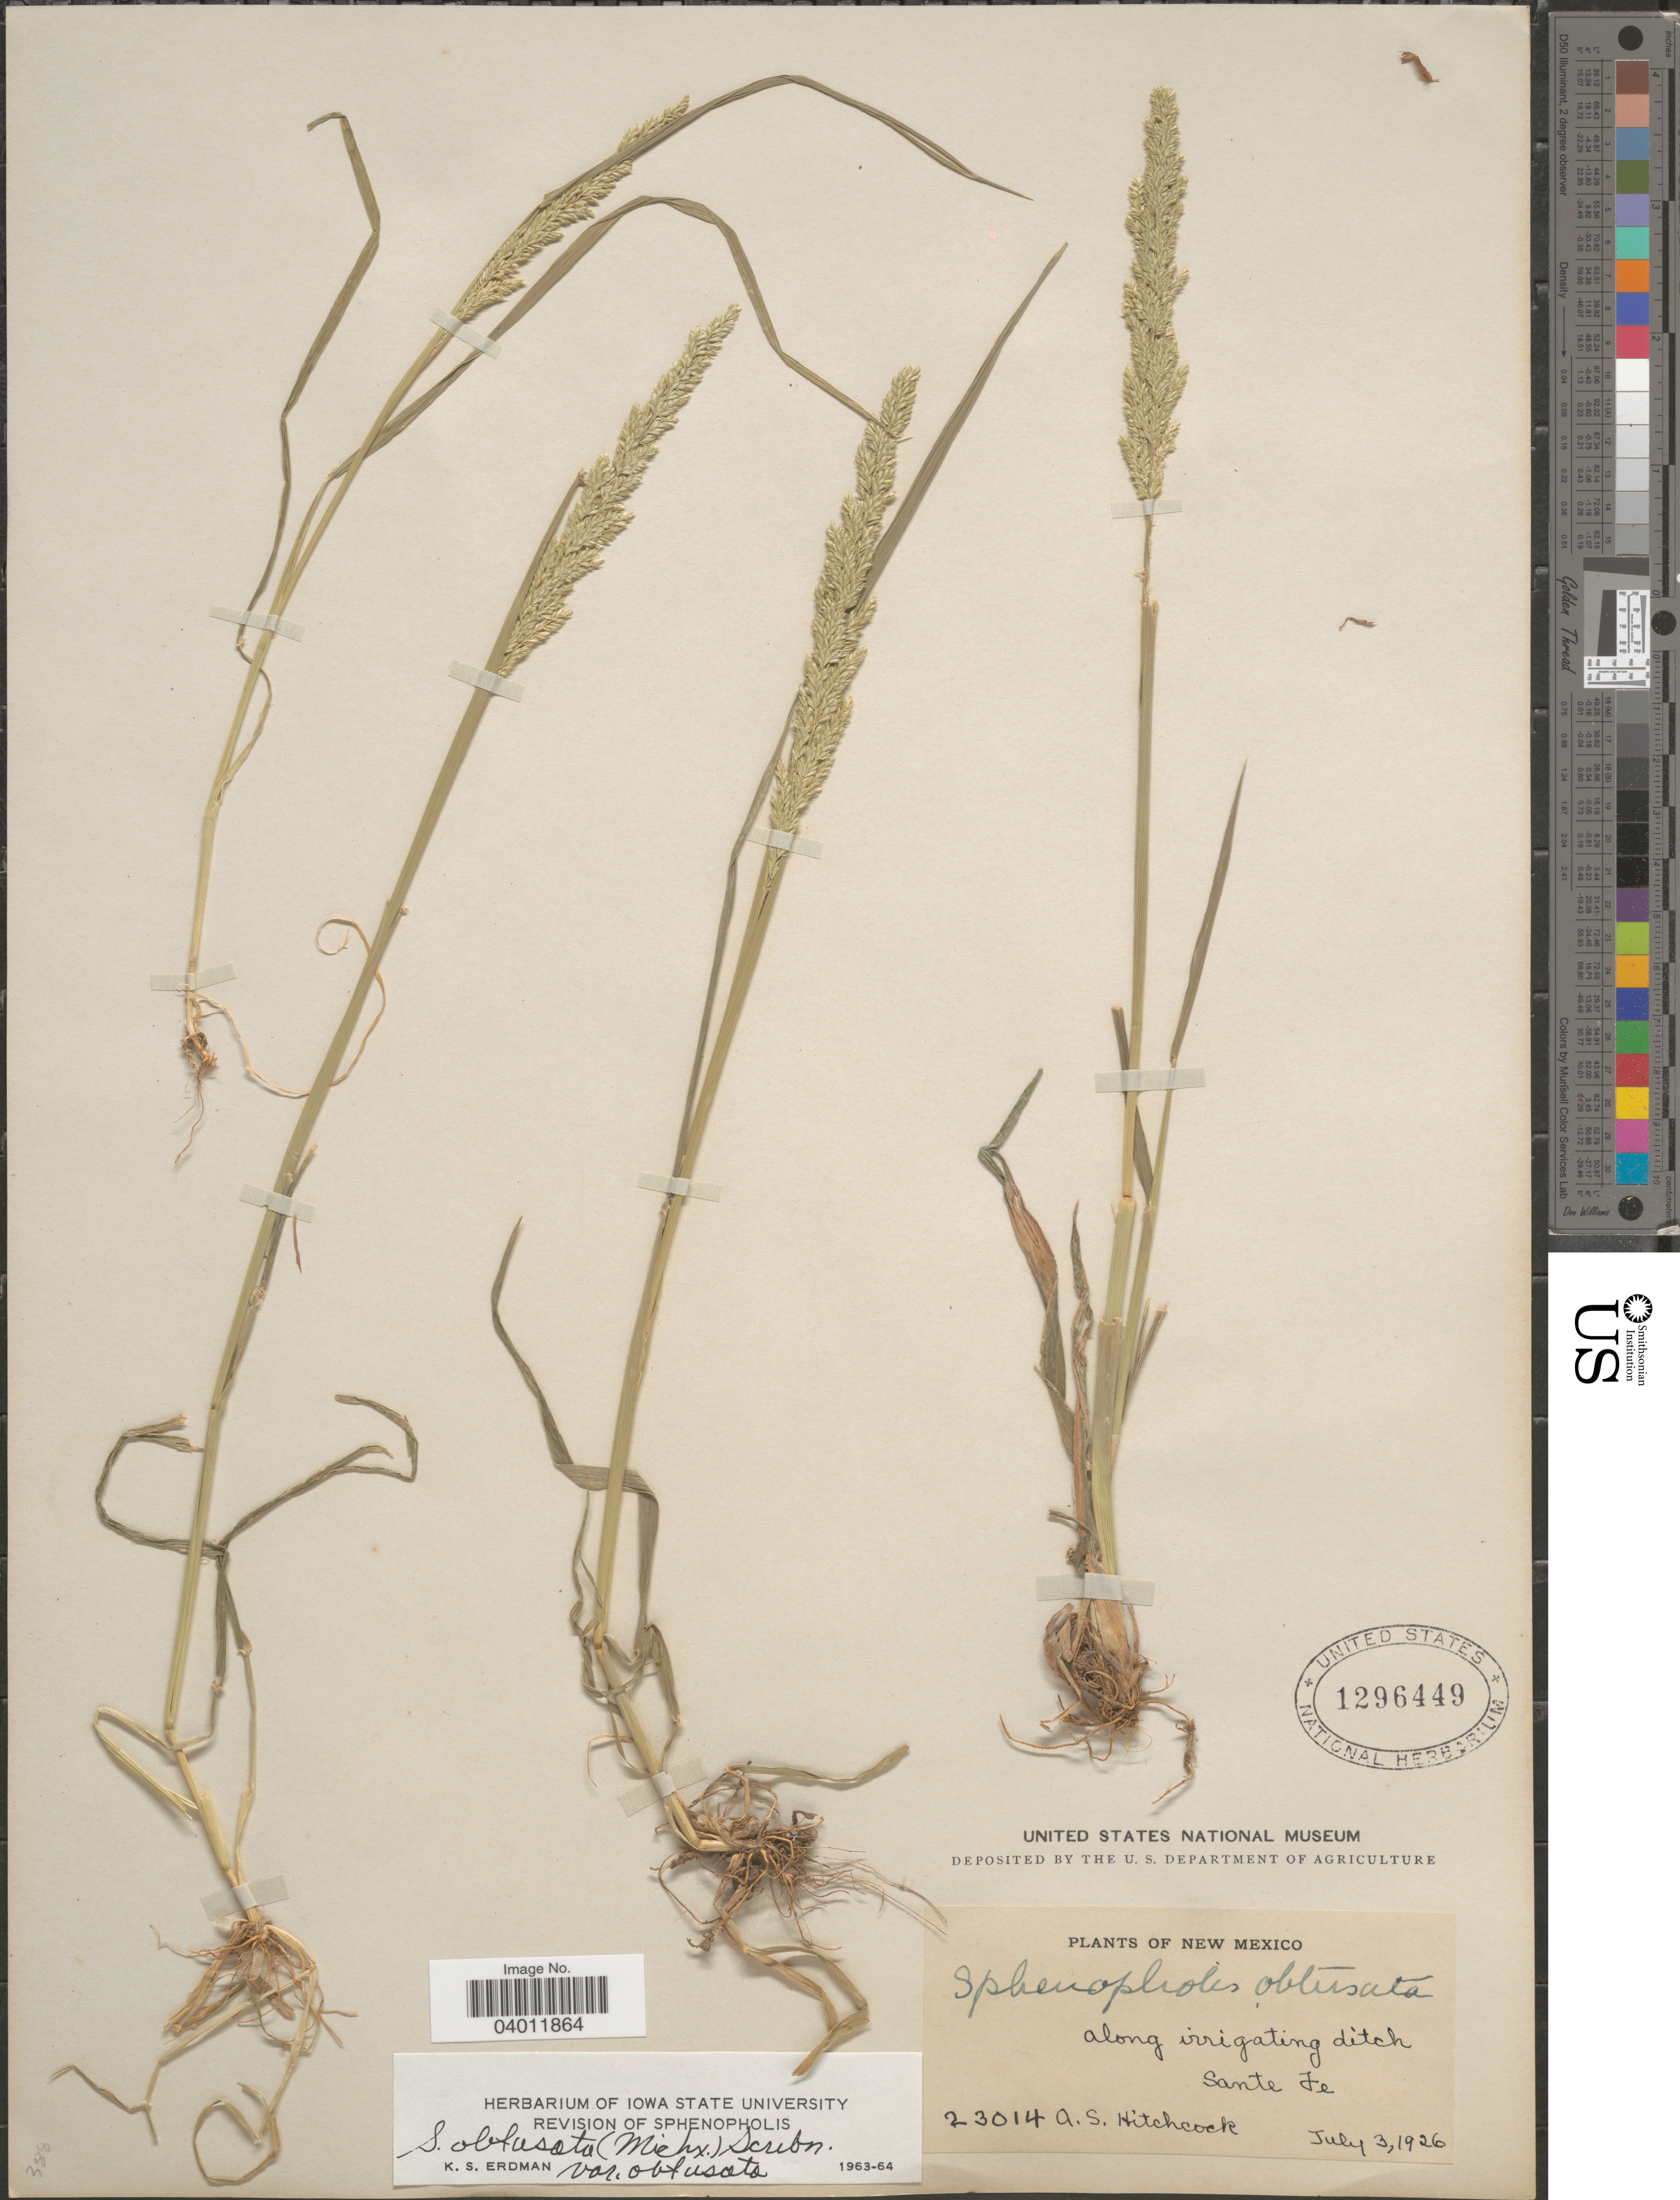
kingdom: Plantae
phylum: Tracheophyta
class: Liliopsida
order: Poales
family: Poaceae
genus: Sphenopholis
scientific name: Sphenopholis obtusata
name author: (Michx.) Scribn.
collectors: A. S. Hitchcock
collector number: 23014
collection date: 1926-07-03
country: United States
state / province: New Mexico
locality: Along irrigating ditch Santa Fe.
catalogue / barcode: US 1296449